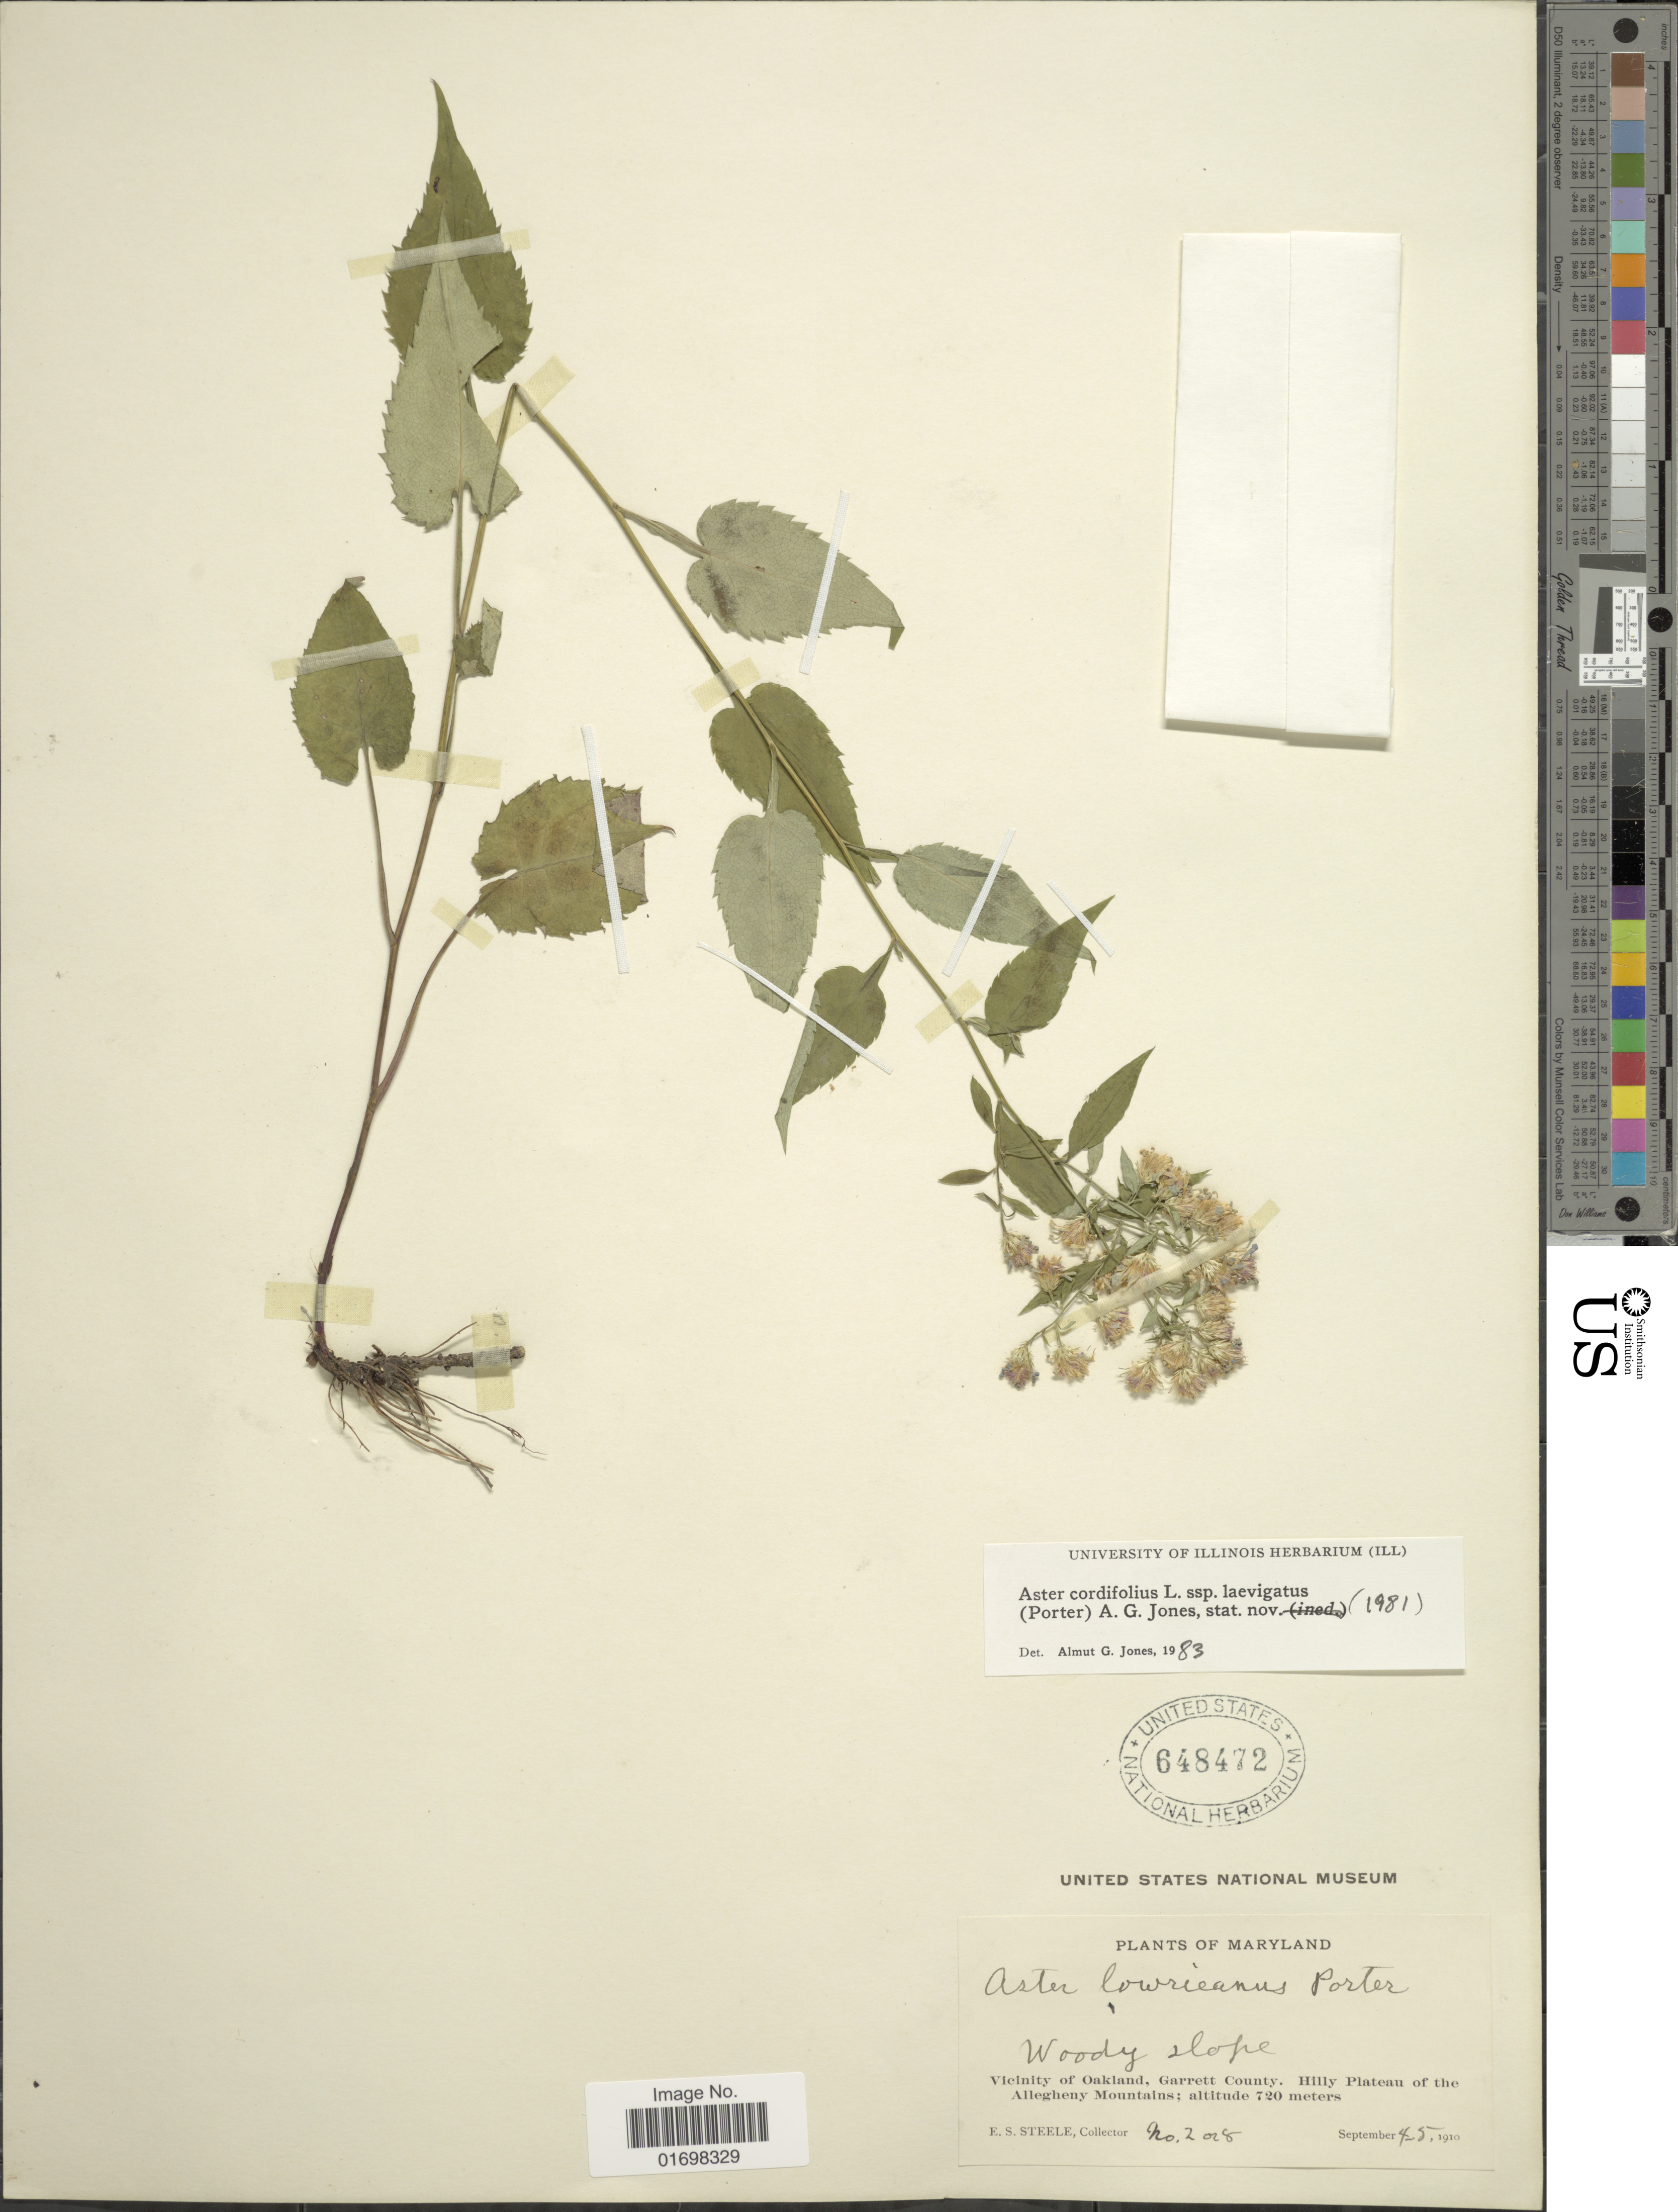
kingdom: Plantae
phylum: Tracheophyta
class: Magnoliopsida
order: Asterales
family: Asteraceae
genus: Symphyotrichum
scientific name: Symphyotrichum lowrieanum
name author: (Porter) G.L. Nesom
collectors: E. Steele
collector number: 2028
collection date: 1910-09-04/1910-09-05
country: United States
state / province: Maryland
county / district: Garrett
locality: Maryland. Vicinity of Oakland, Garrett County. Hilly Plateau of the Allegheny Mountains.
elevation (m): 720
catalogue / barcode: US 648472